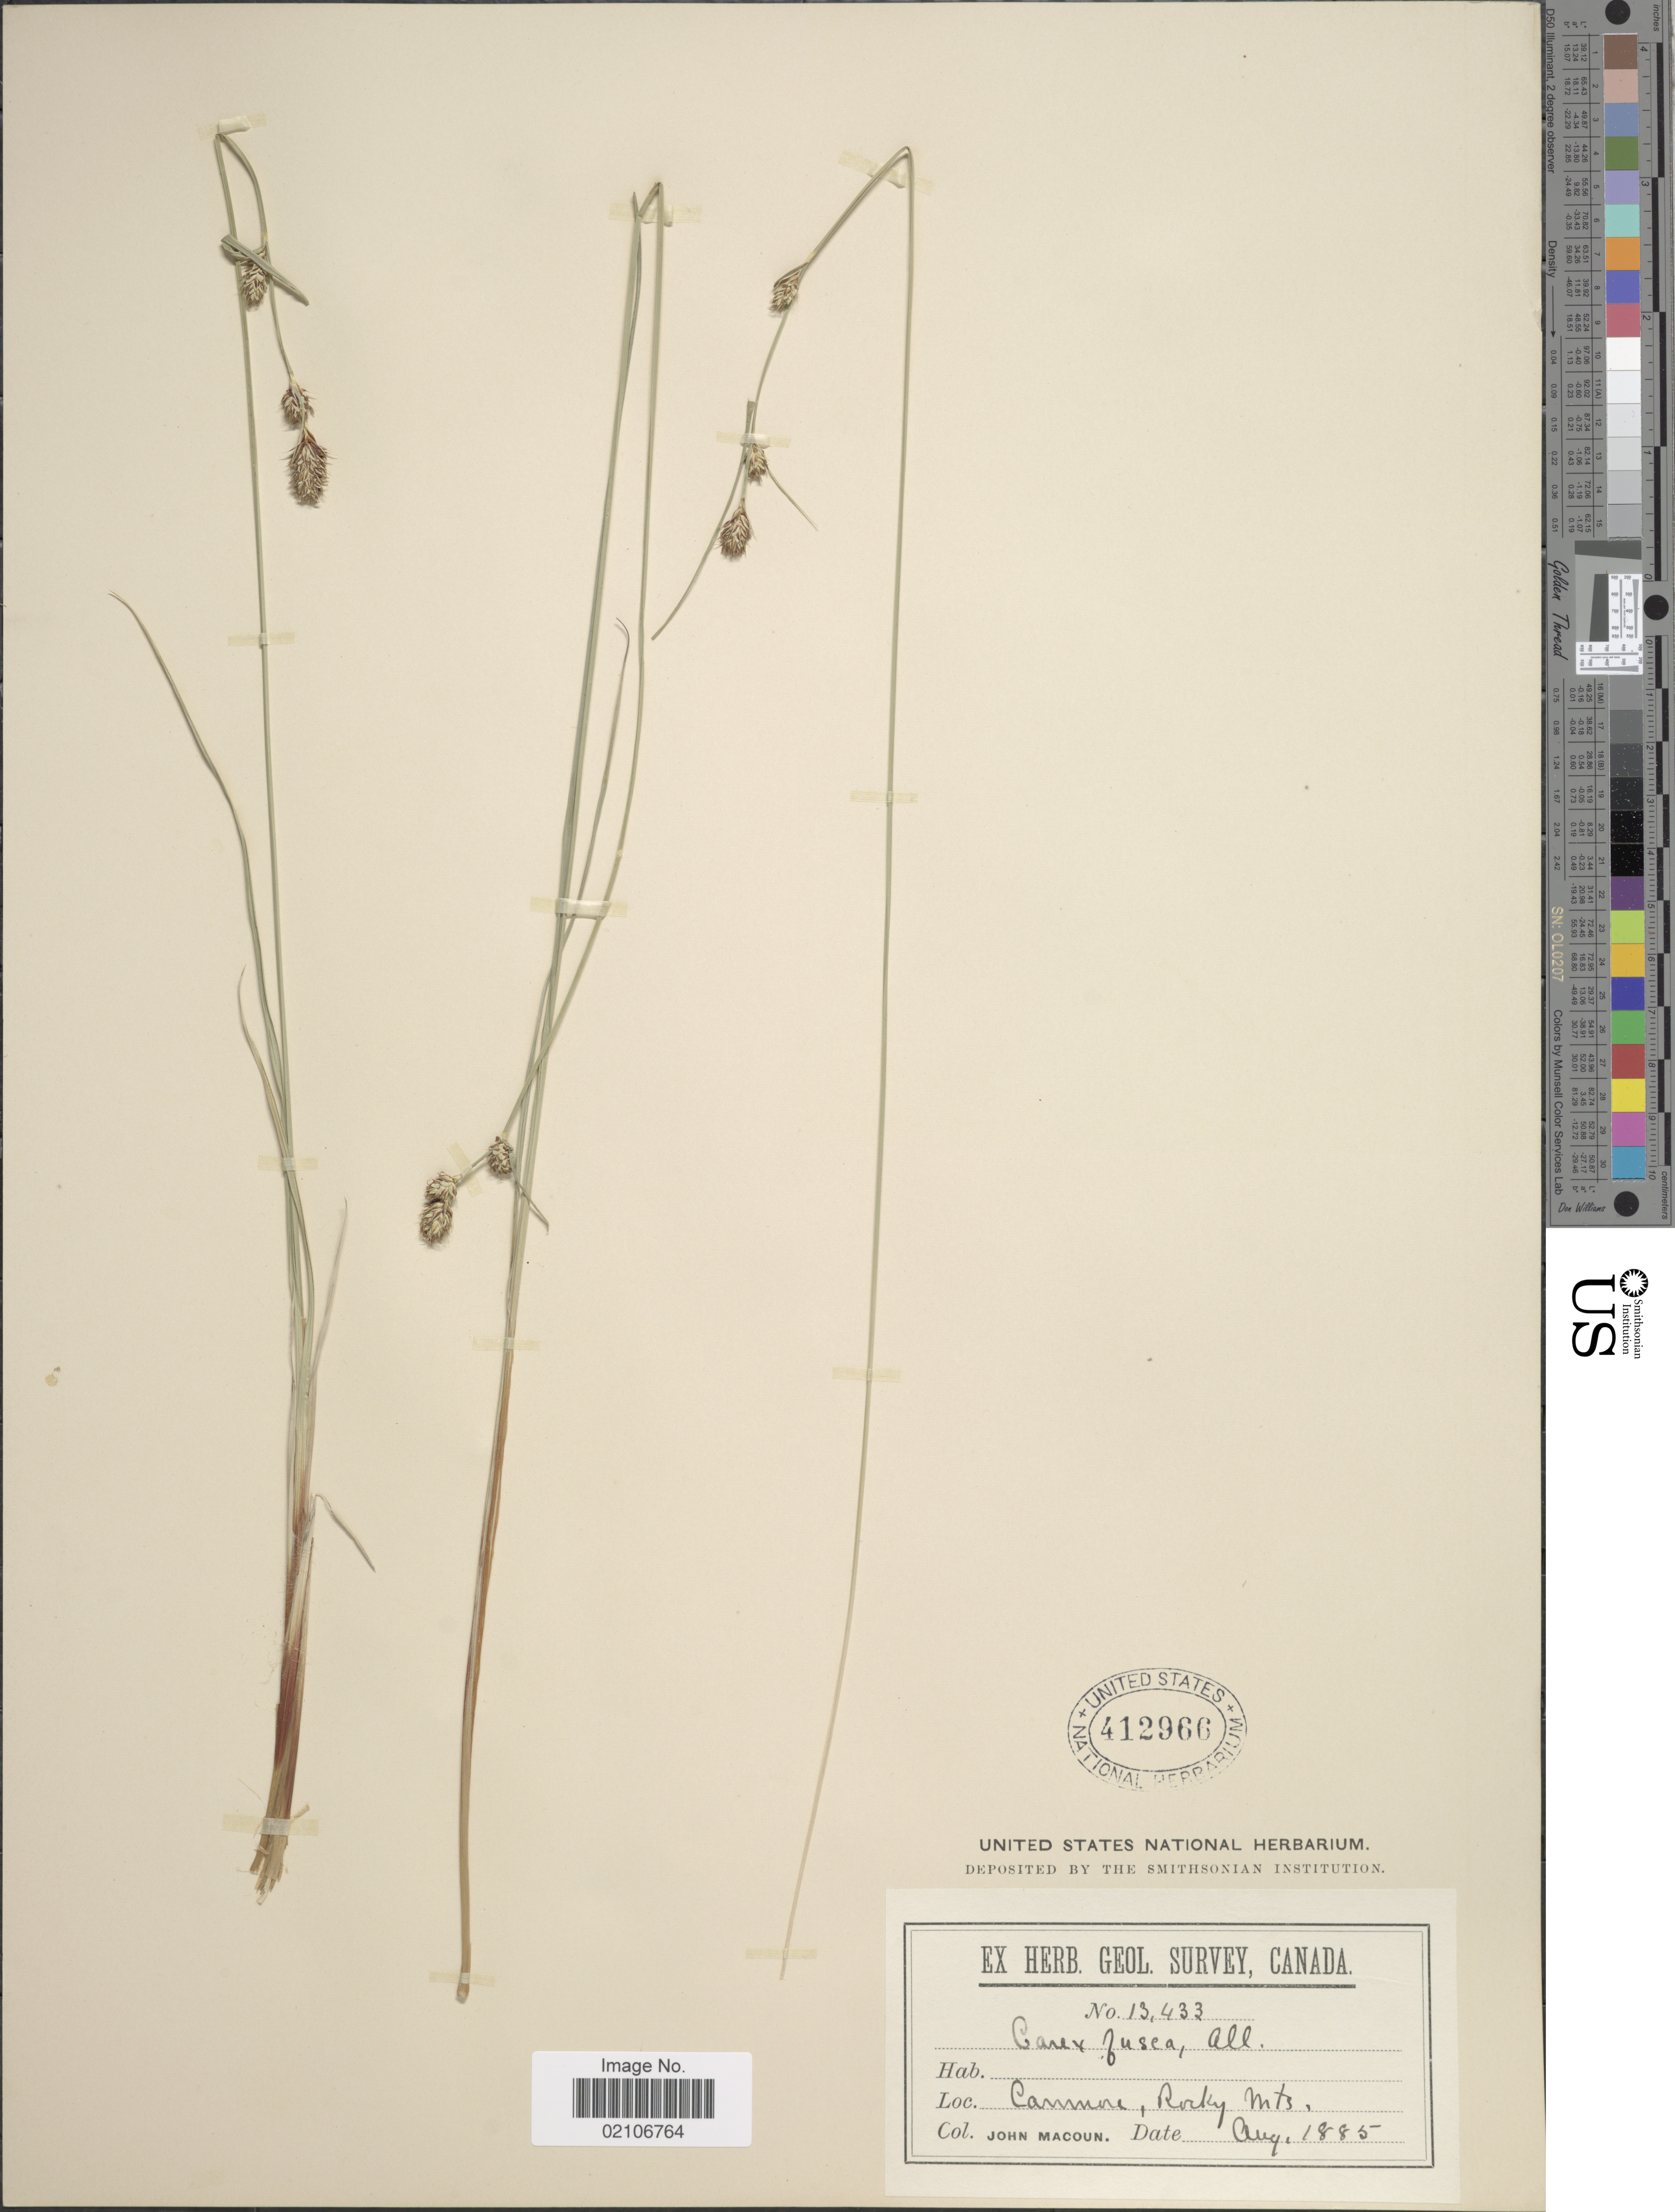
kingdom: Plantae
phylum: Tracheophyta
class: Liliopsida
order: Poales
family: Cyperaceae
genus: Carex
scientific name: Carex buxbaumii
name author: Wahlenb.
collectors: J. Macoun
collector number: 13433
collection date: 1885-08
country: Canada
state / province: Alberta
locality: Canmore, Rocky Mts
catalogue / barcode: US 412966